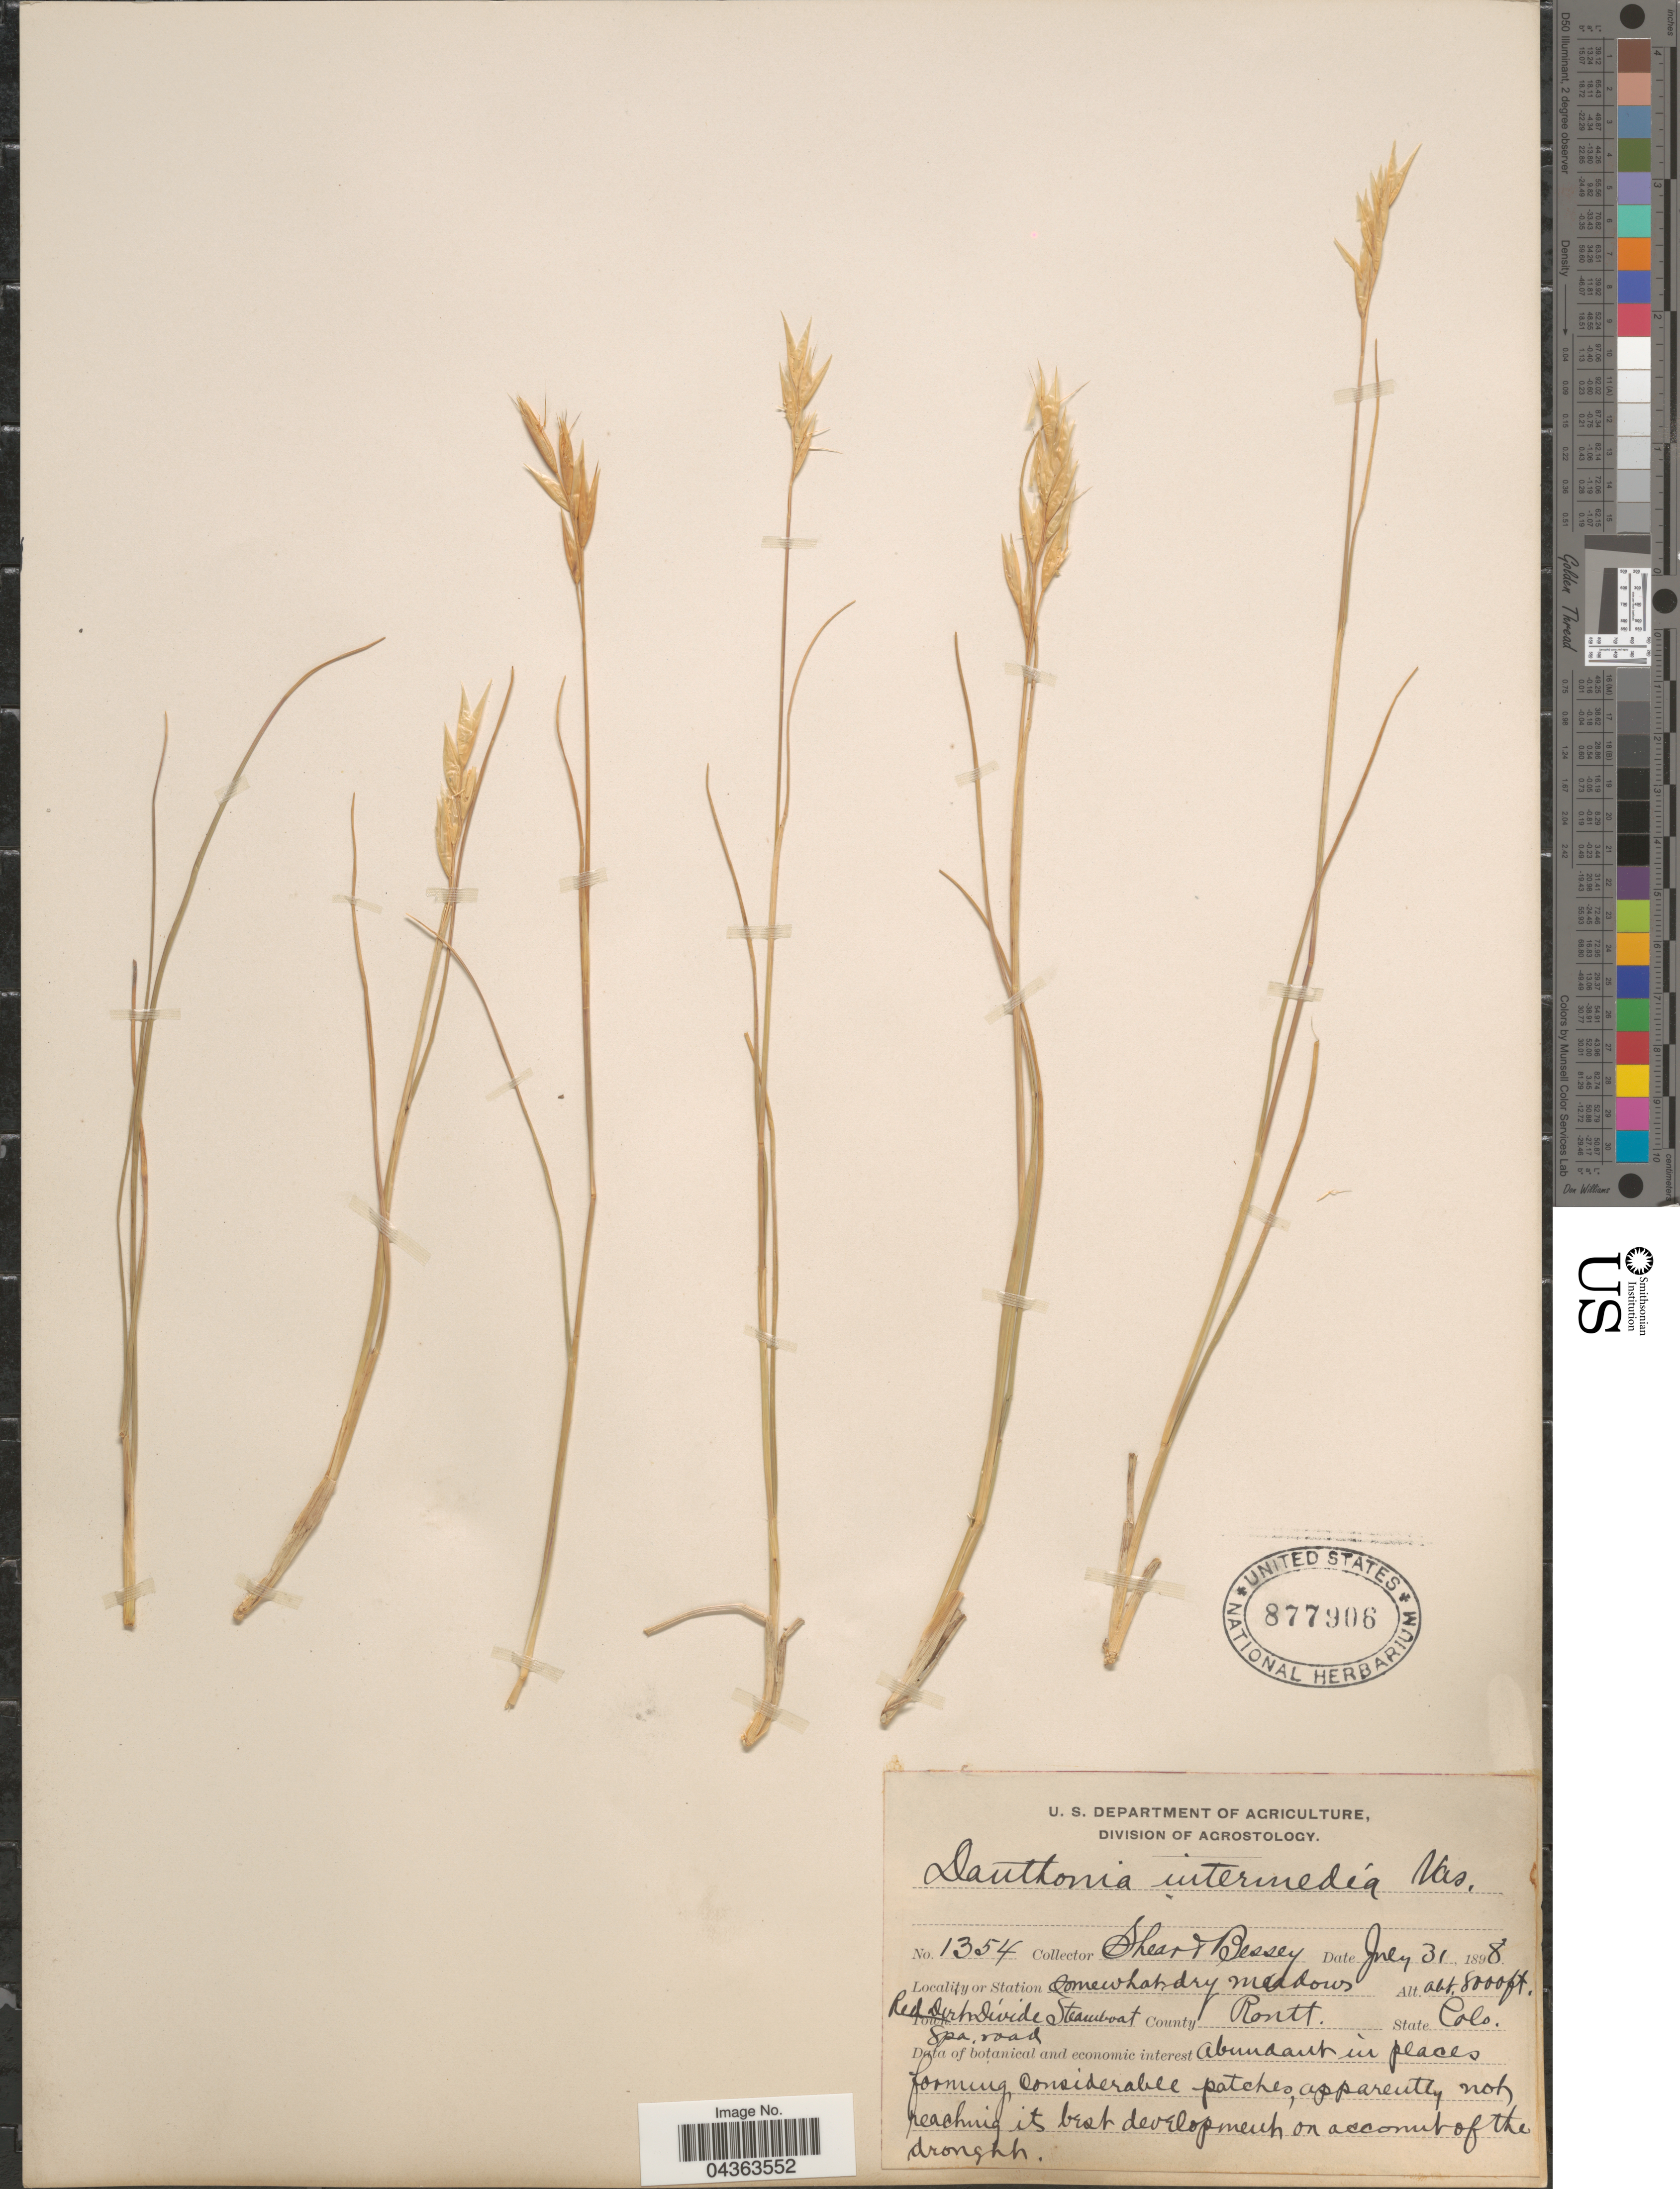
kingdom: Plantae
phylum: Tracheophyta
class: Liliopsida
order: Poales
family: Poaceae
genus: Danthonia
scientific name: Danthonia intermedia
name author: Vasey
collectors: -- Shear & -. Bessey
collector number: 1354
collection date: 1898-07-31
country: United States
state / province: Colorado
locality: Station somewhat dry meadows. Red Dirt Divide Steamboat. County Routt.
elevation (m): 2438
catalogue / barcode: US 877906